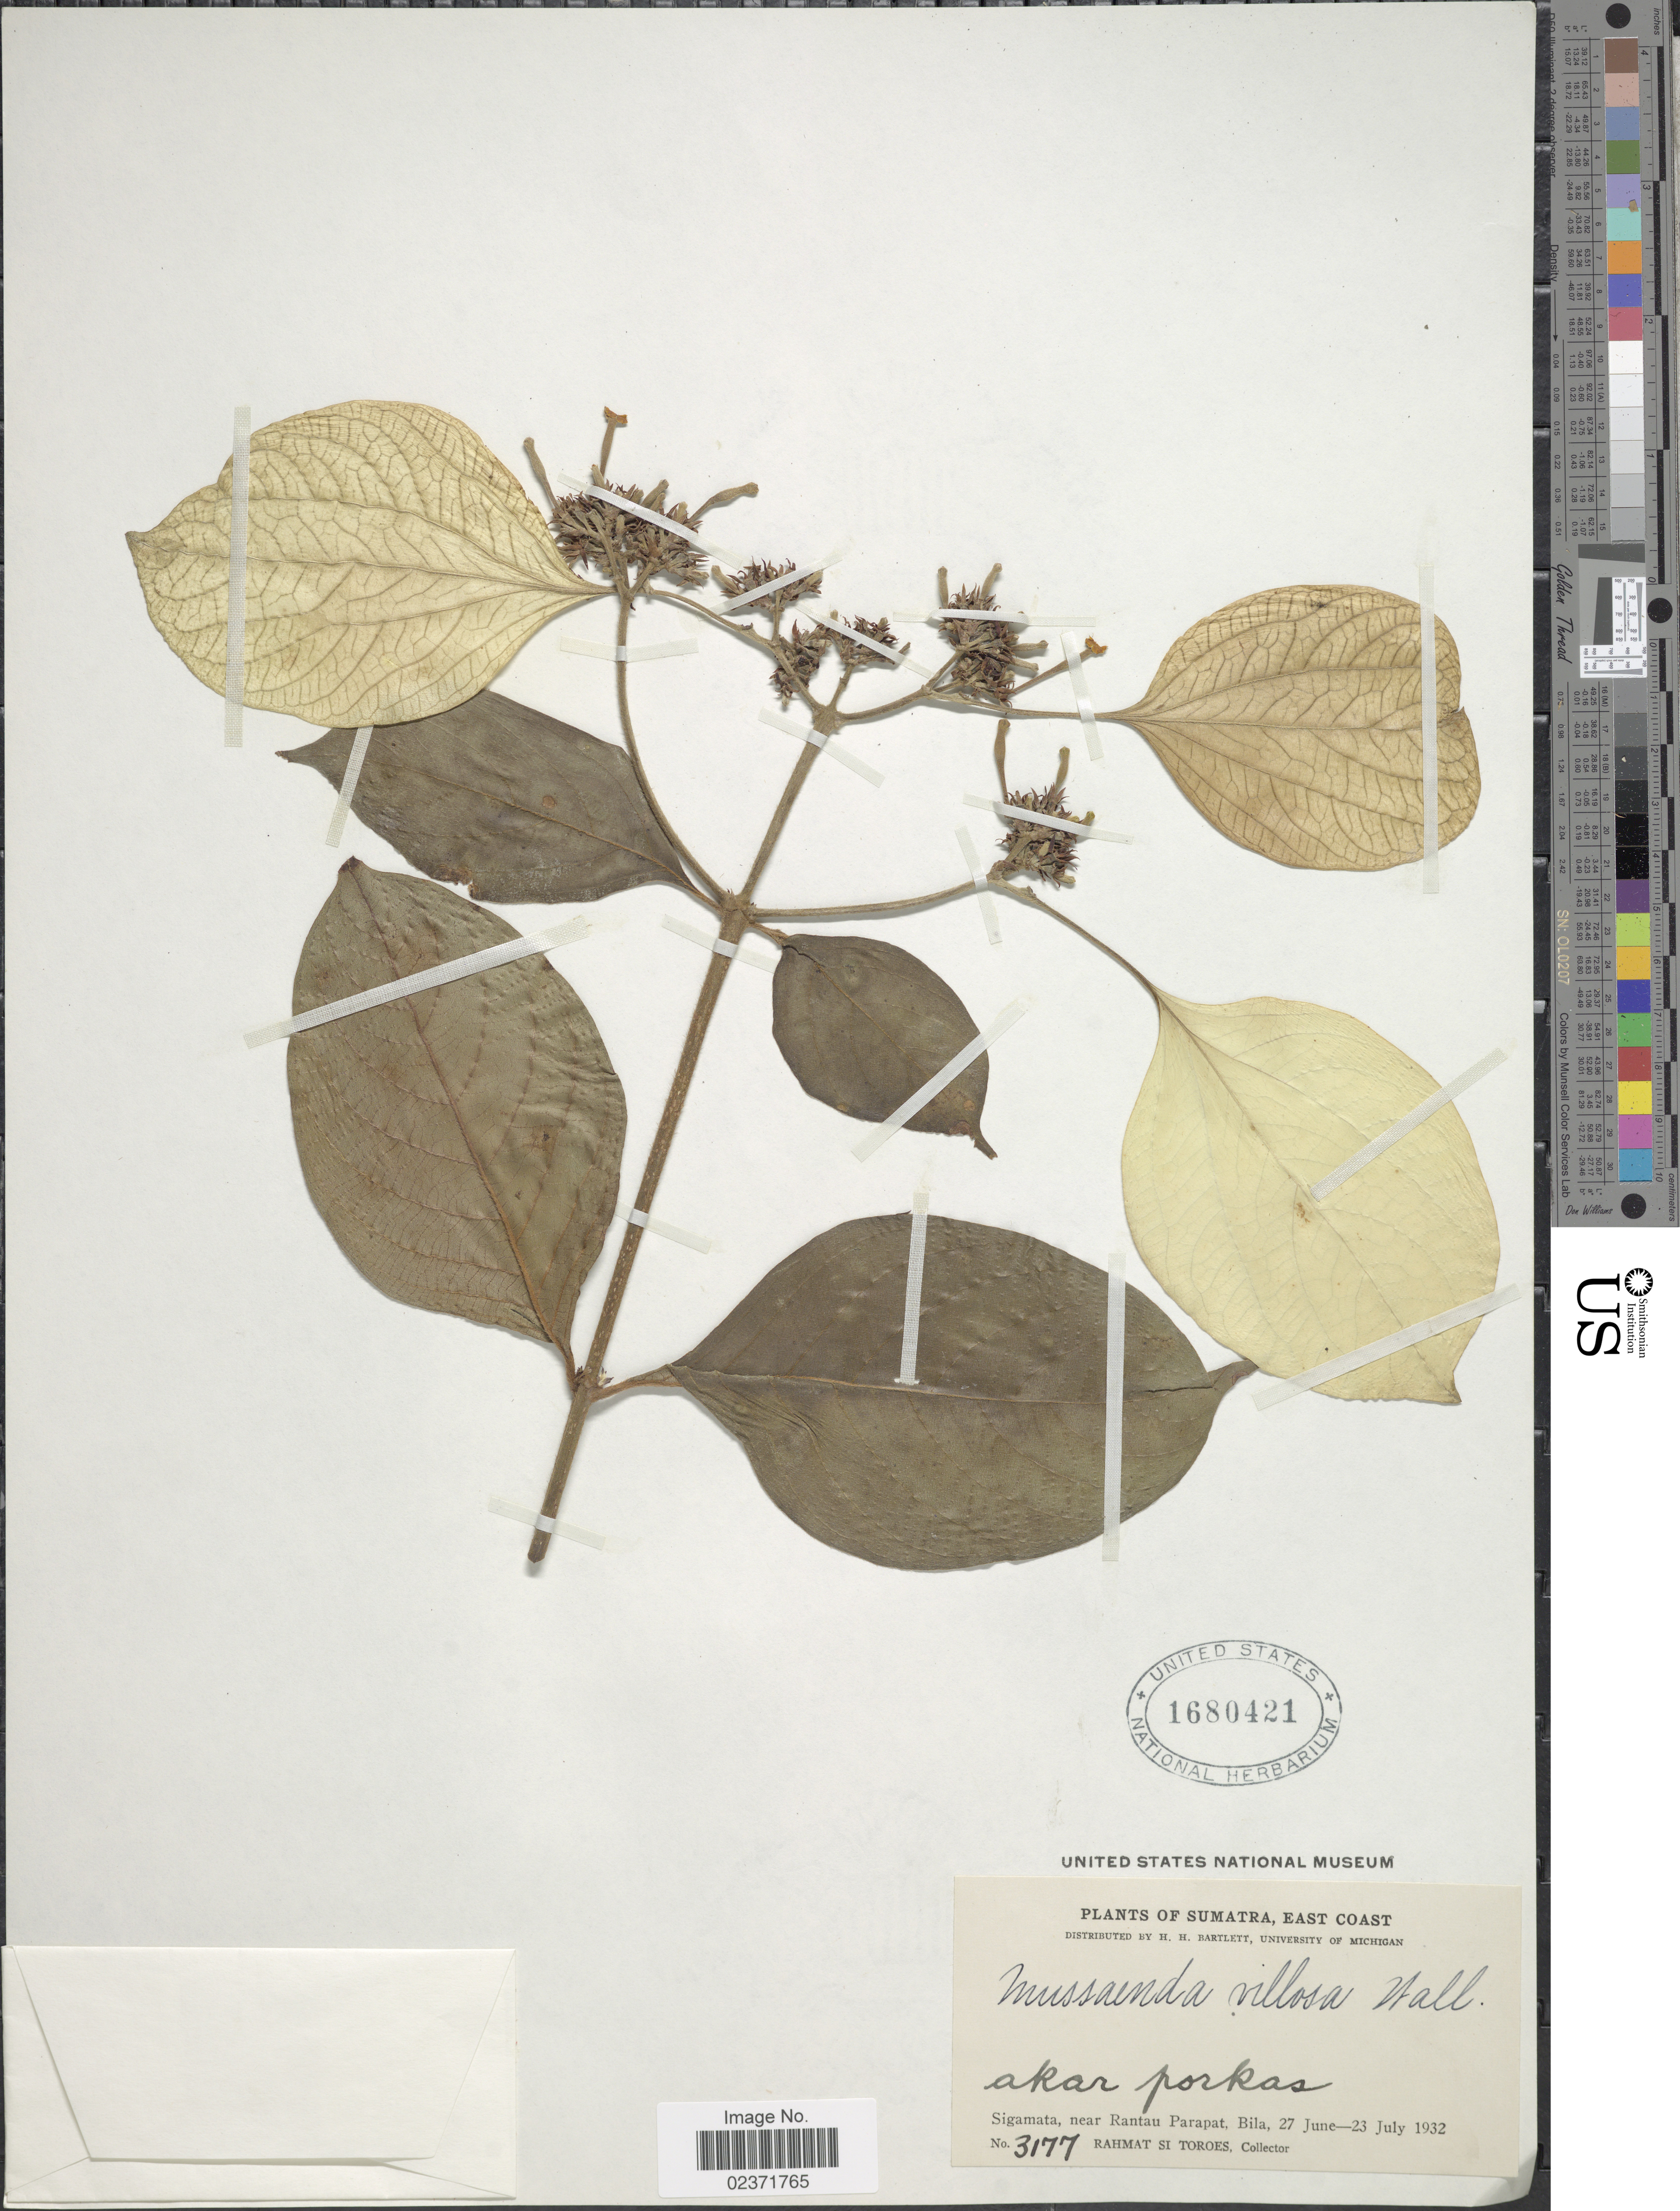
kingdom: Plantae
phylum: Tracheophyta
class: Magnoliopsida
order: Gentianales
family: Rubiaceae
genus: Mussaenda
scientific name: Mussaenda villosa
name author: Wall. ex G. Don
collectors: Rahmat Si Boeea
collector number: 3177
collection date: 1932-06-27/1932-07-23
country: Indonesia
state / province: Sumatra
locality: East Coast, akar porkas, Sigamata, near Rantau Parapat, Bila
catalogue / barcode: US 1680421